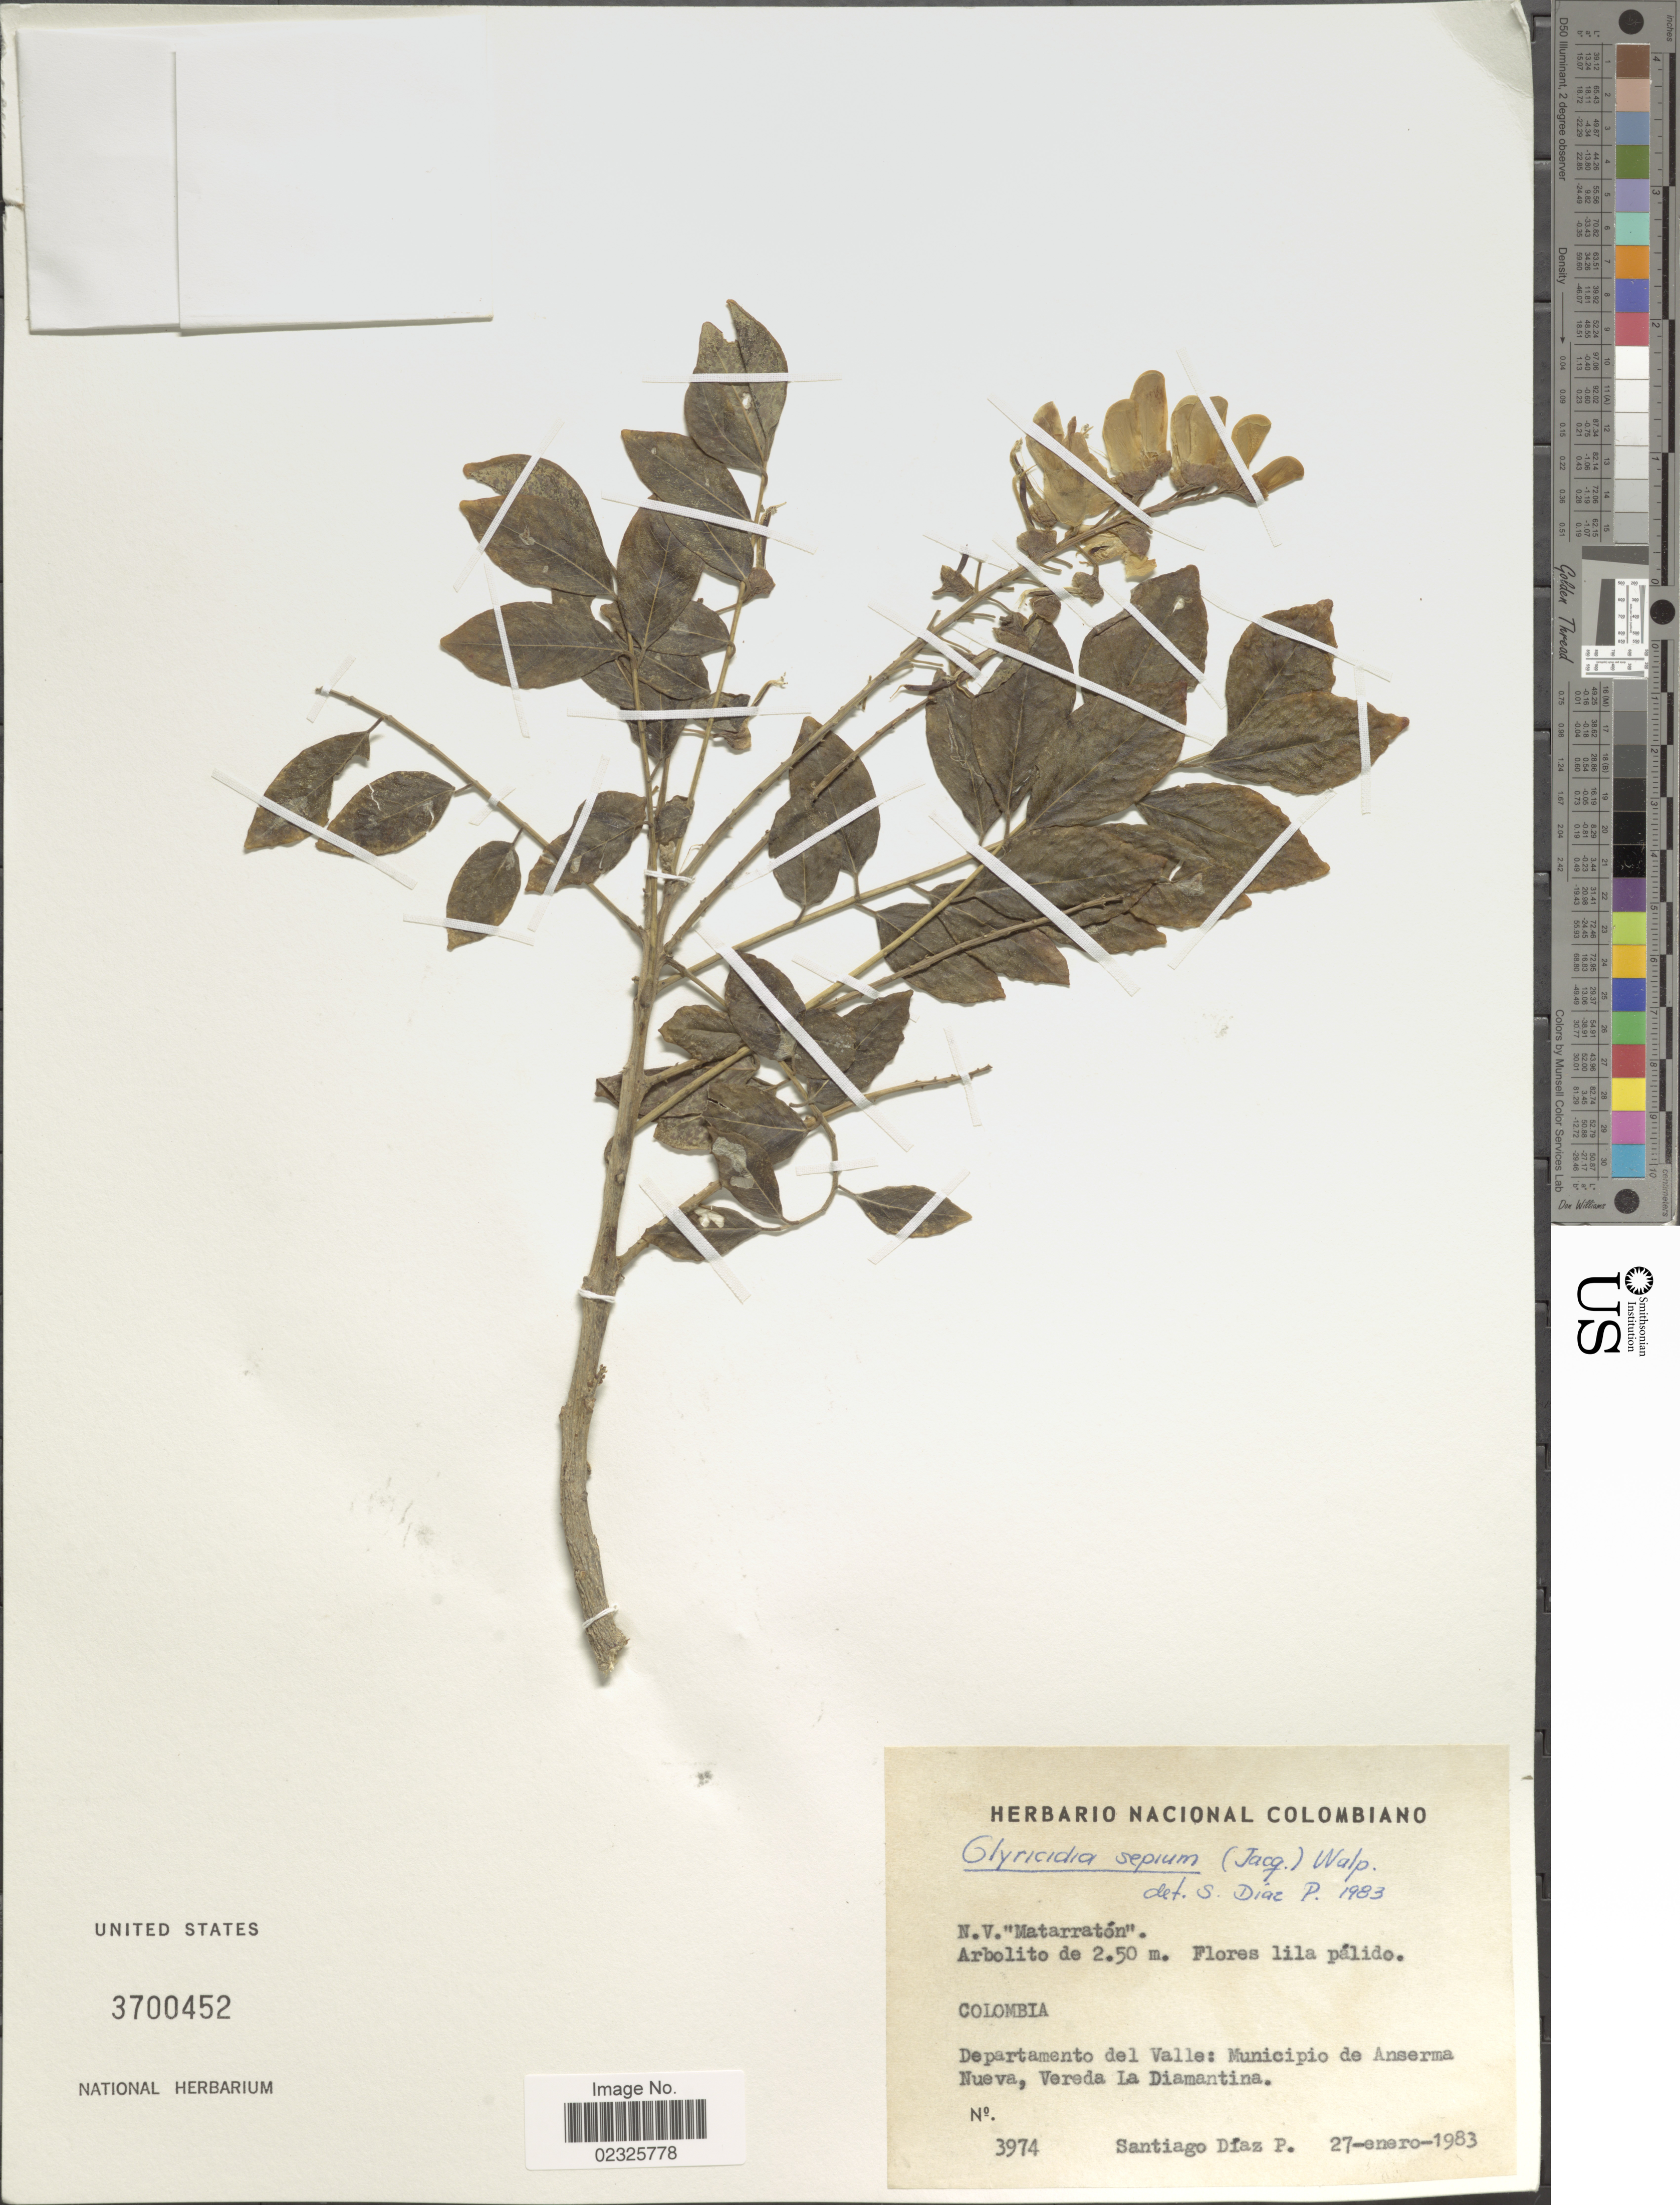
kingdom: Plantae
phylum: Tracheophyta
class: Magnoliopsida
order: Fabales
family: Fabaceae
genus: Gliricidia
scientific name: Gliricidia sepium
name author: (Jacq.) Kunth ex Walp.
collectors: S. Díaz Píedrahíta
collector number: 3974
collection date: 1983-01-27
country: Colombia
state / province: Valle del Cauca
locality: Departamento del Valle: Municipio de Anserma Nueva, Vereda La Diamantina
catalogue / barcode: US 3700452